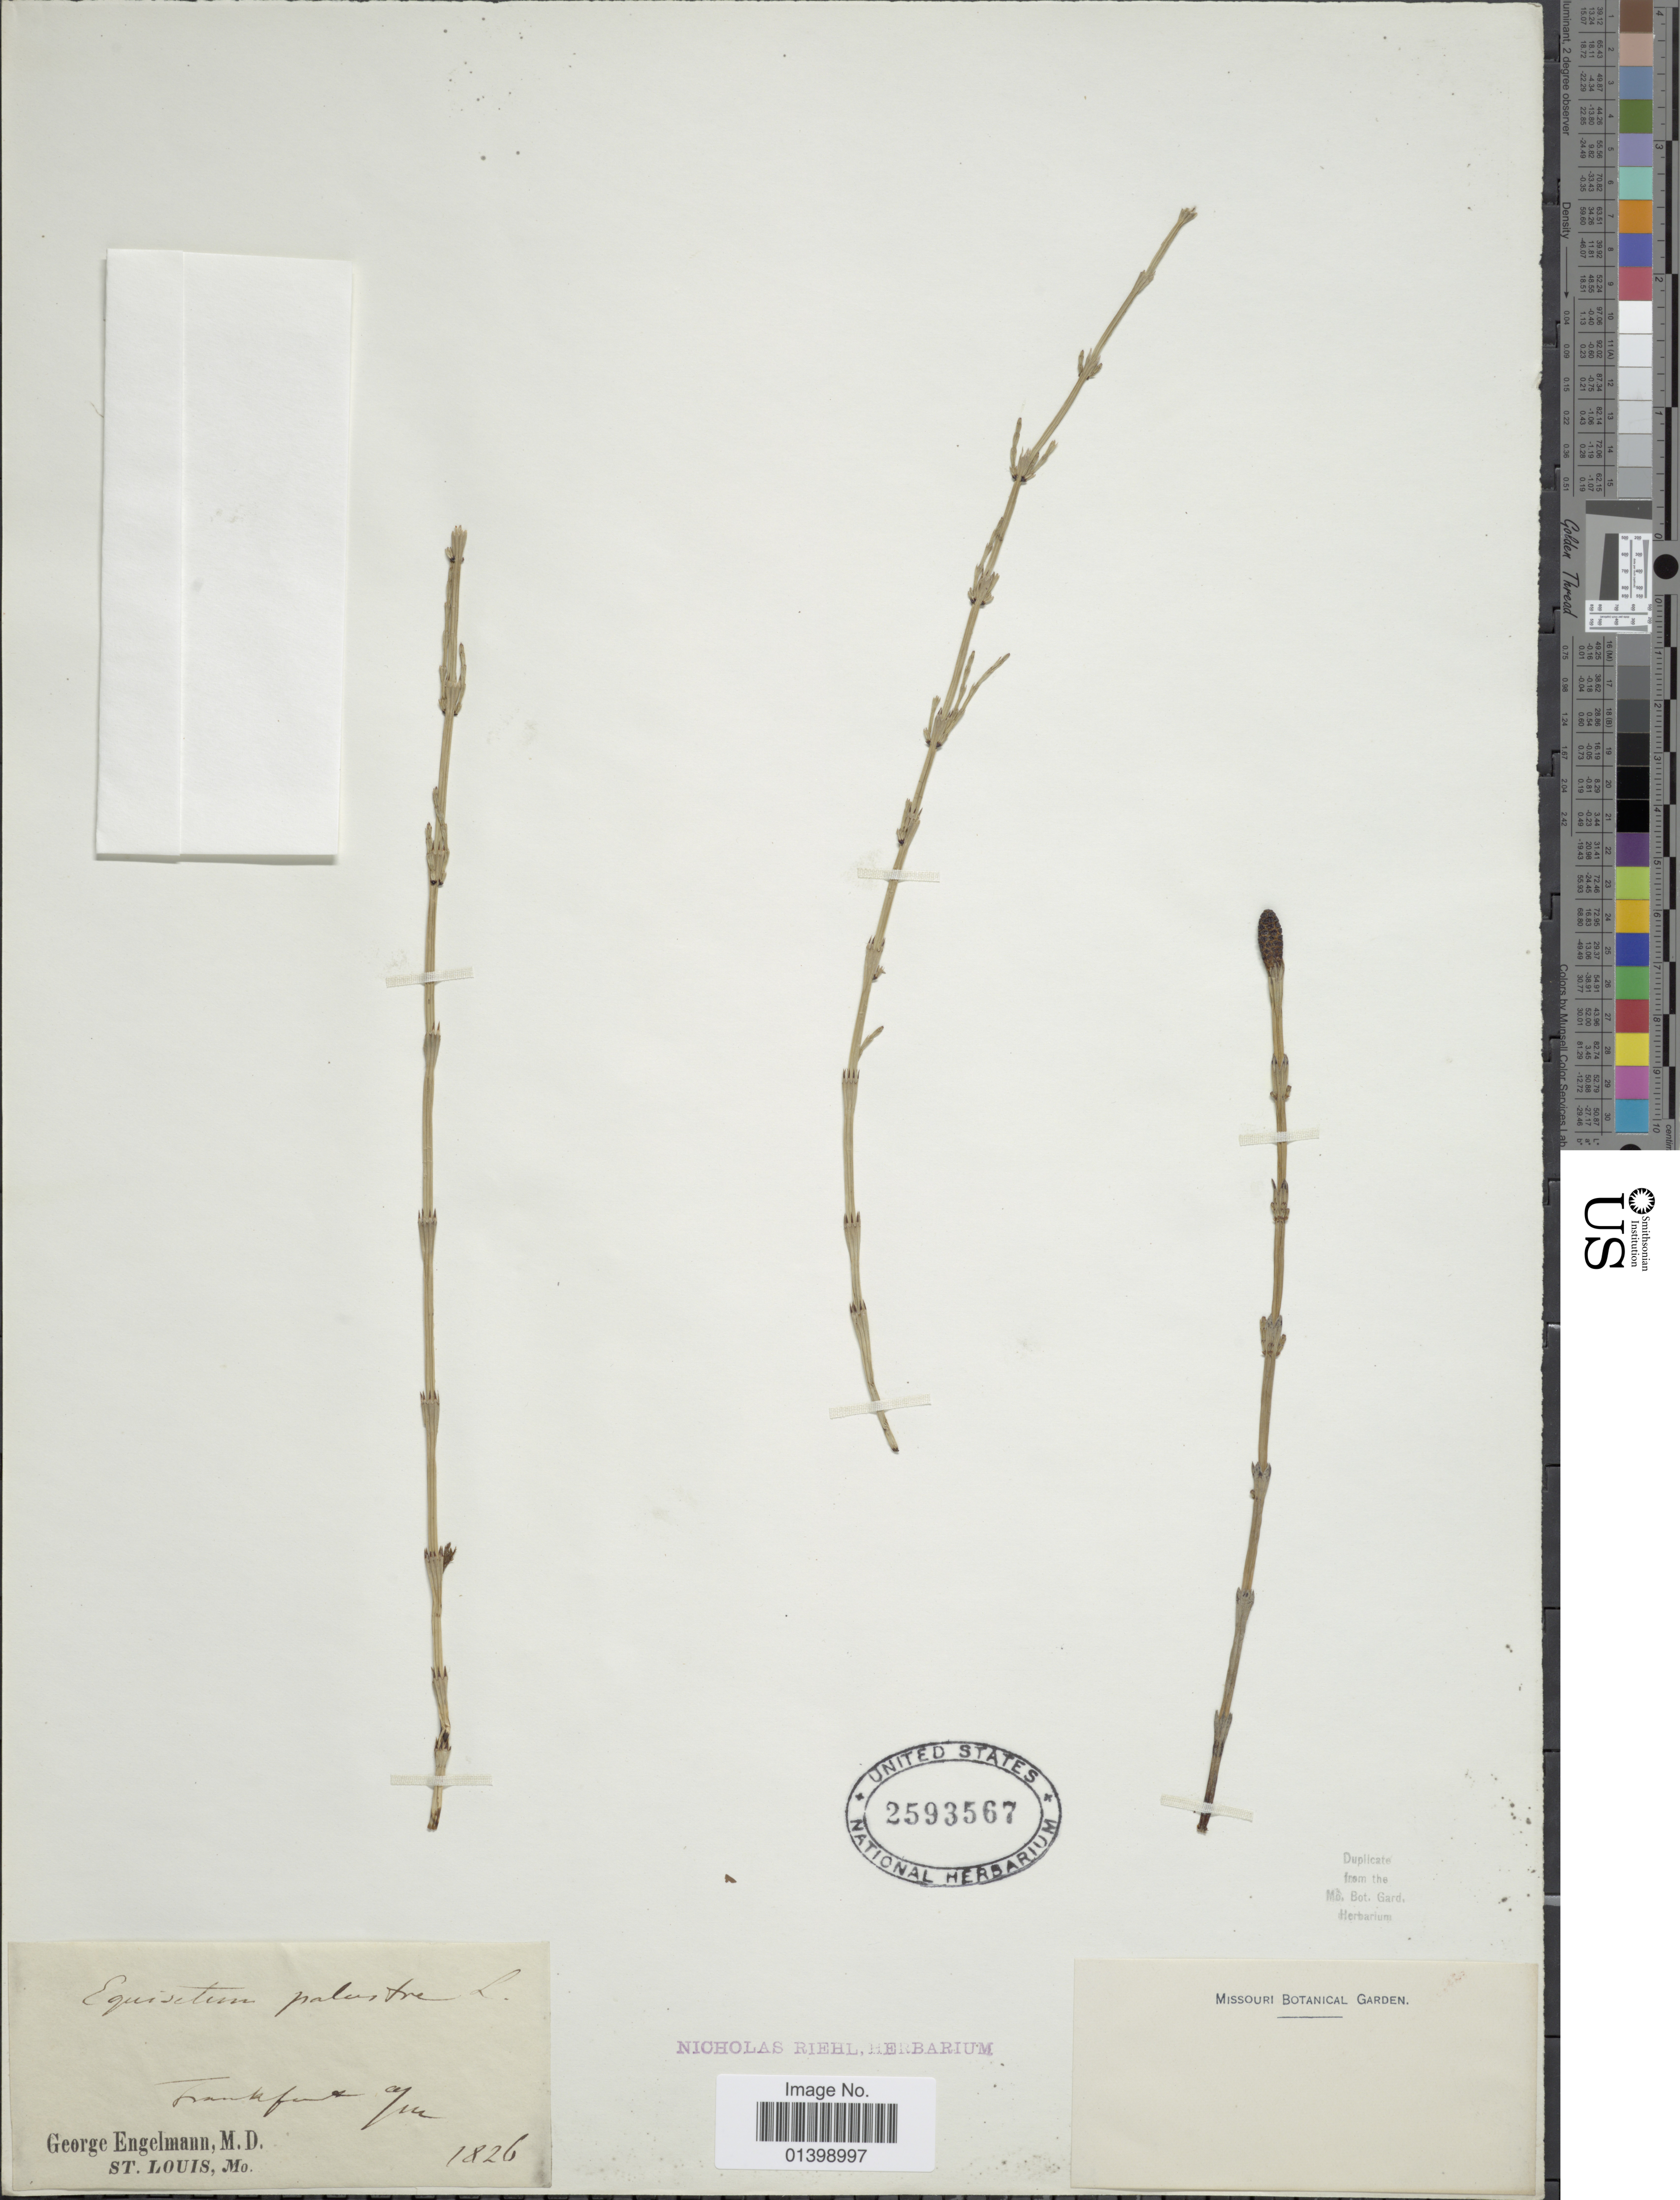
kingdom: Plantae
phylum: Tracheophyta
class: Polypodiopsida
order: Equisetales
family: Equisetaceae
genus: Equisetum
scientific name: Equisetum palustre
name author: L.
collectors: G. Engelmann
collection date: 1826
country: Germany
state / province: Hesse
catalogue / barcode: US 2593567